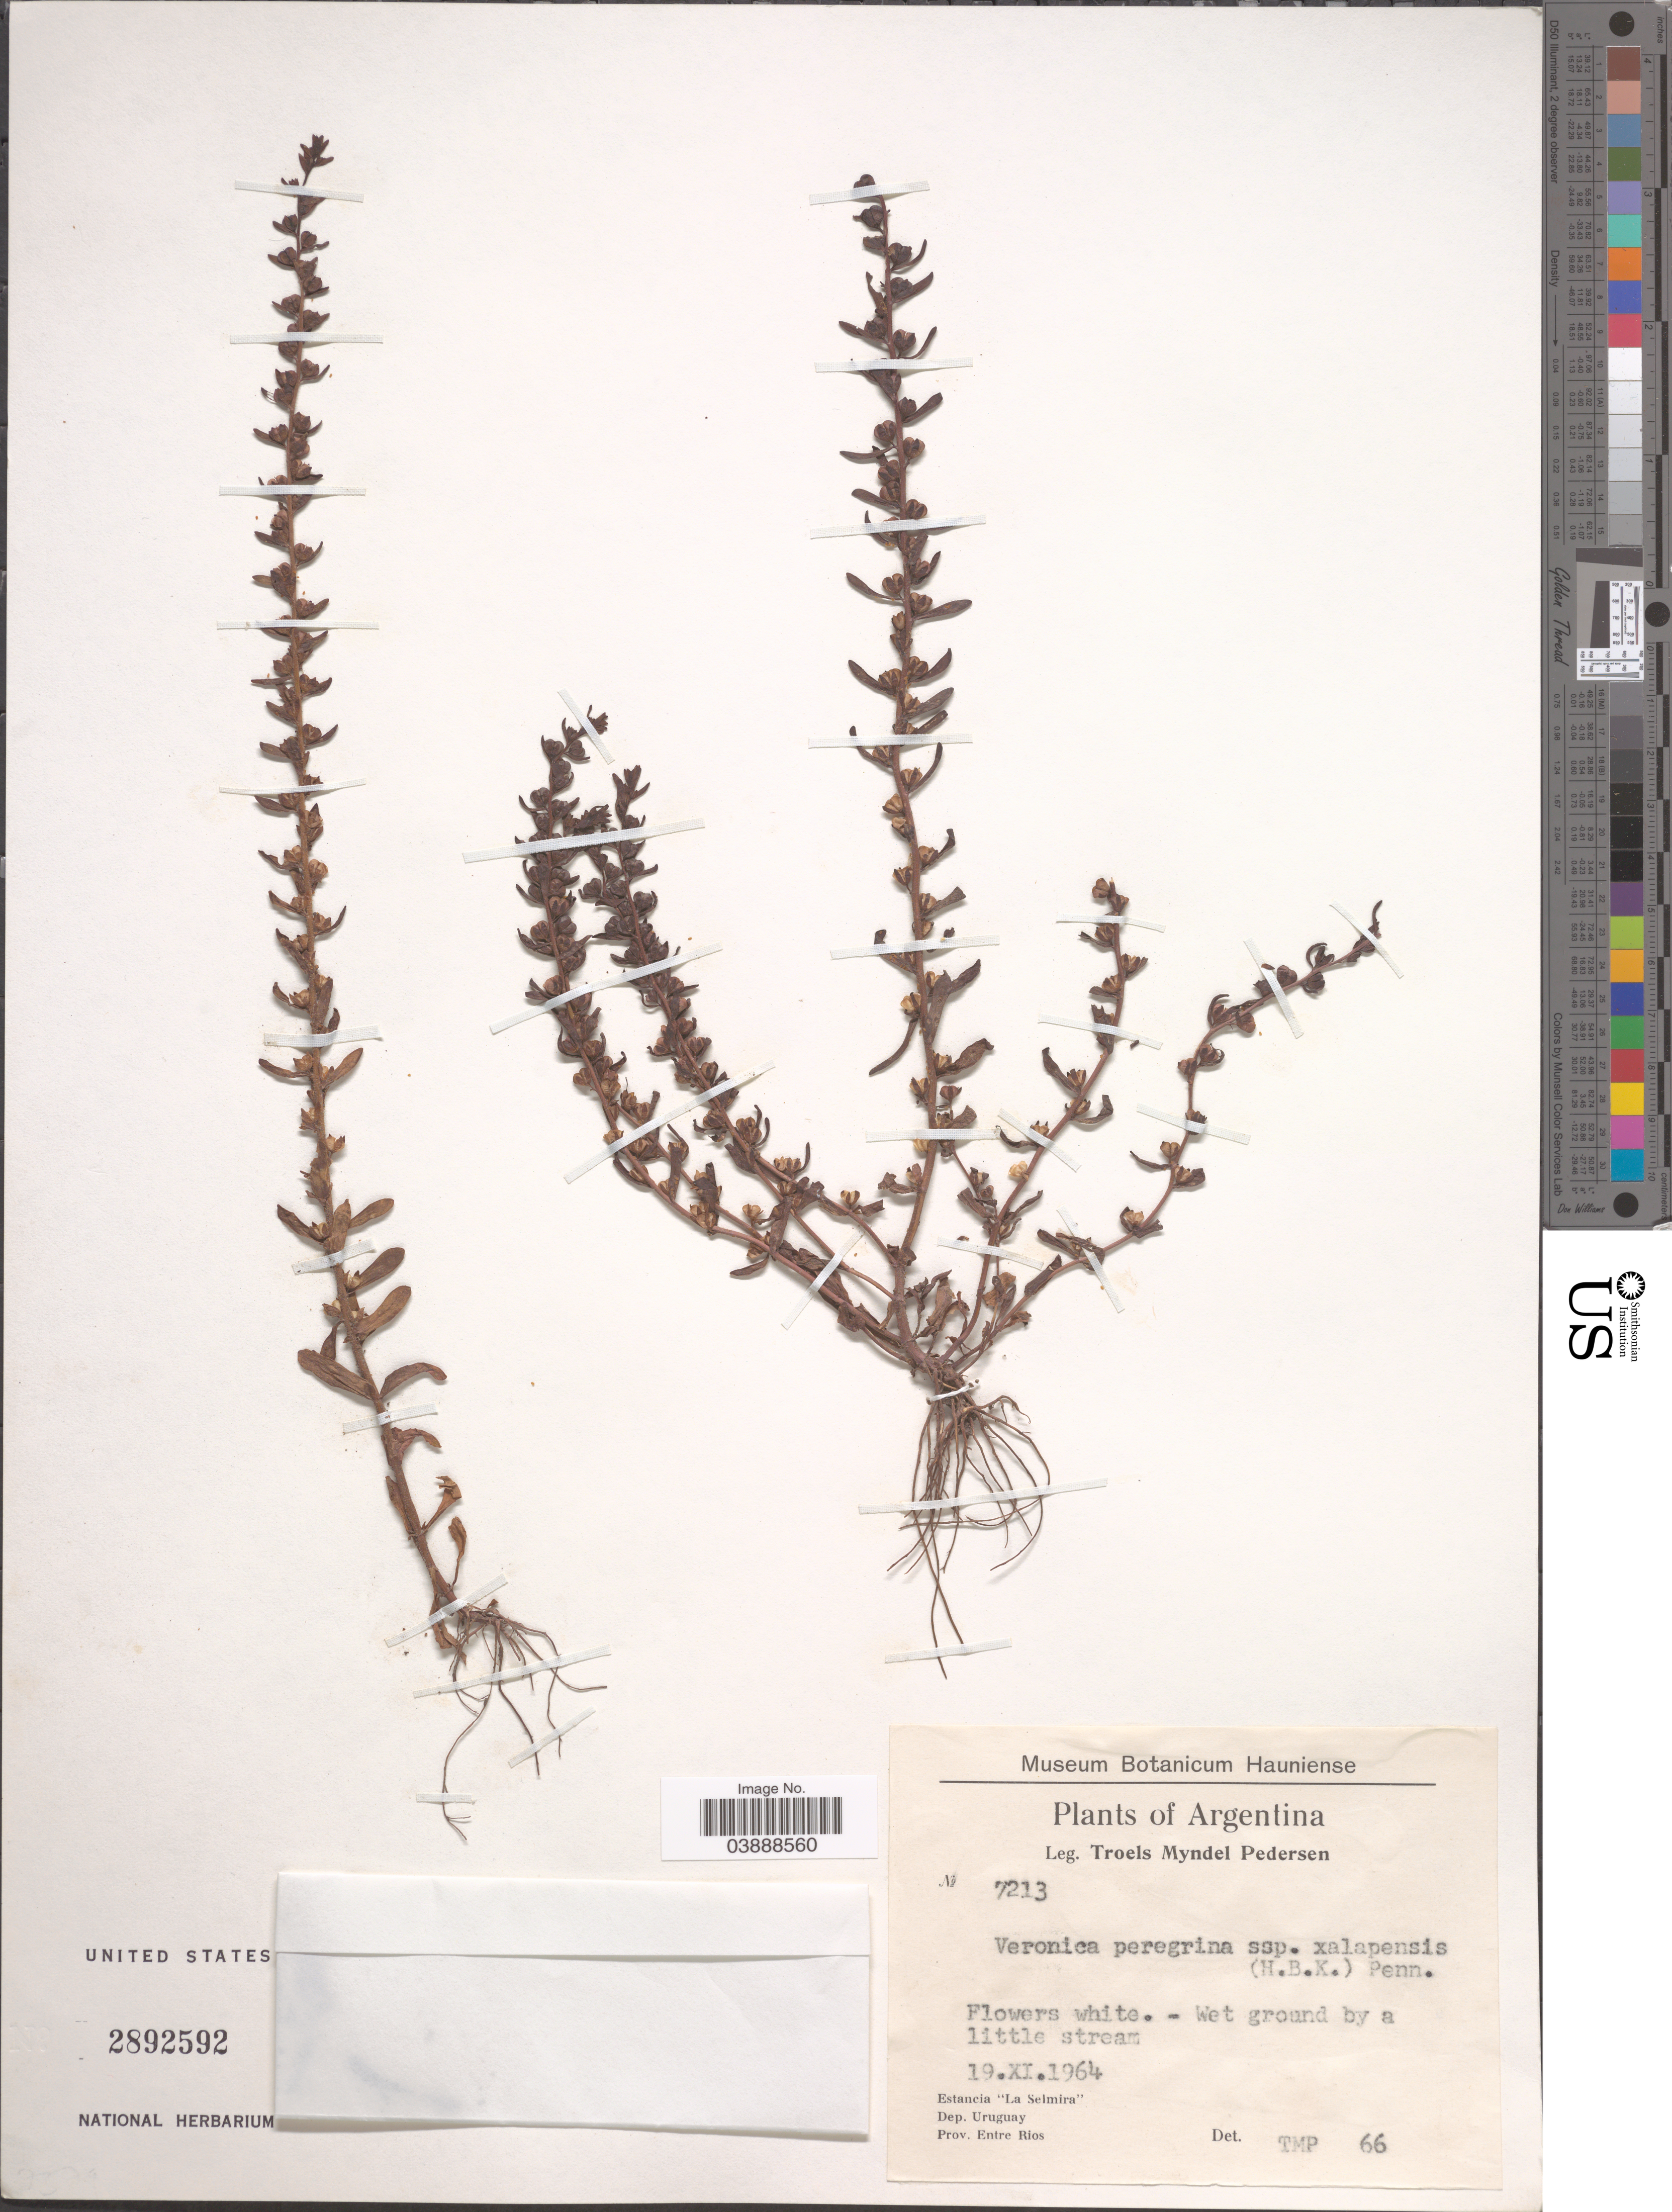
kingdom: Plantae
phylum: Tracheophyta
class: Magnoliopsida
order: Lamiales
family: Plantaginaceae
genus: Veronica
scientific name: Veronica peregrina var. xalapensis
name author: Kunth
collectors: T. Pederson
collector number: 7213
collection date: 1964-11-19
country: Argentina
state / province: Entre Rios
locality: Estancia "La Selmira". Dep. Uruguay.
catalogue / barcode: US 2892592